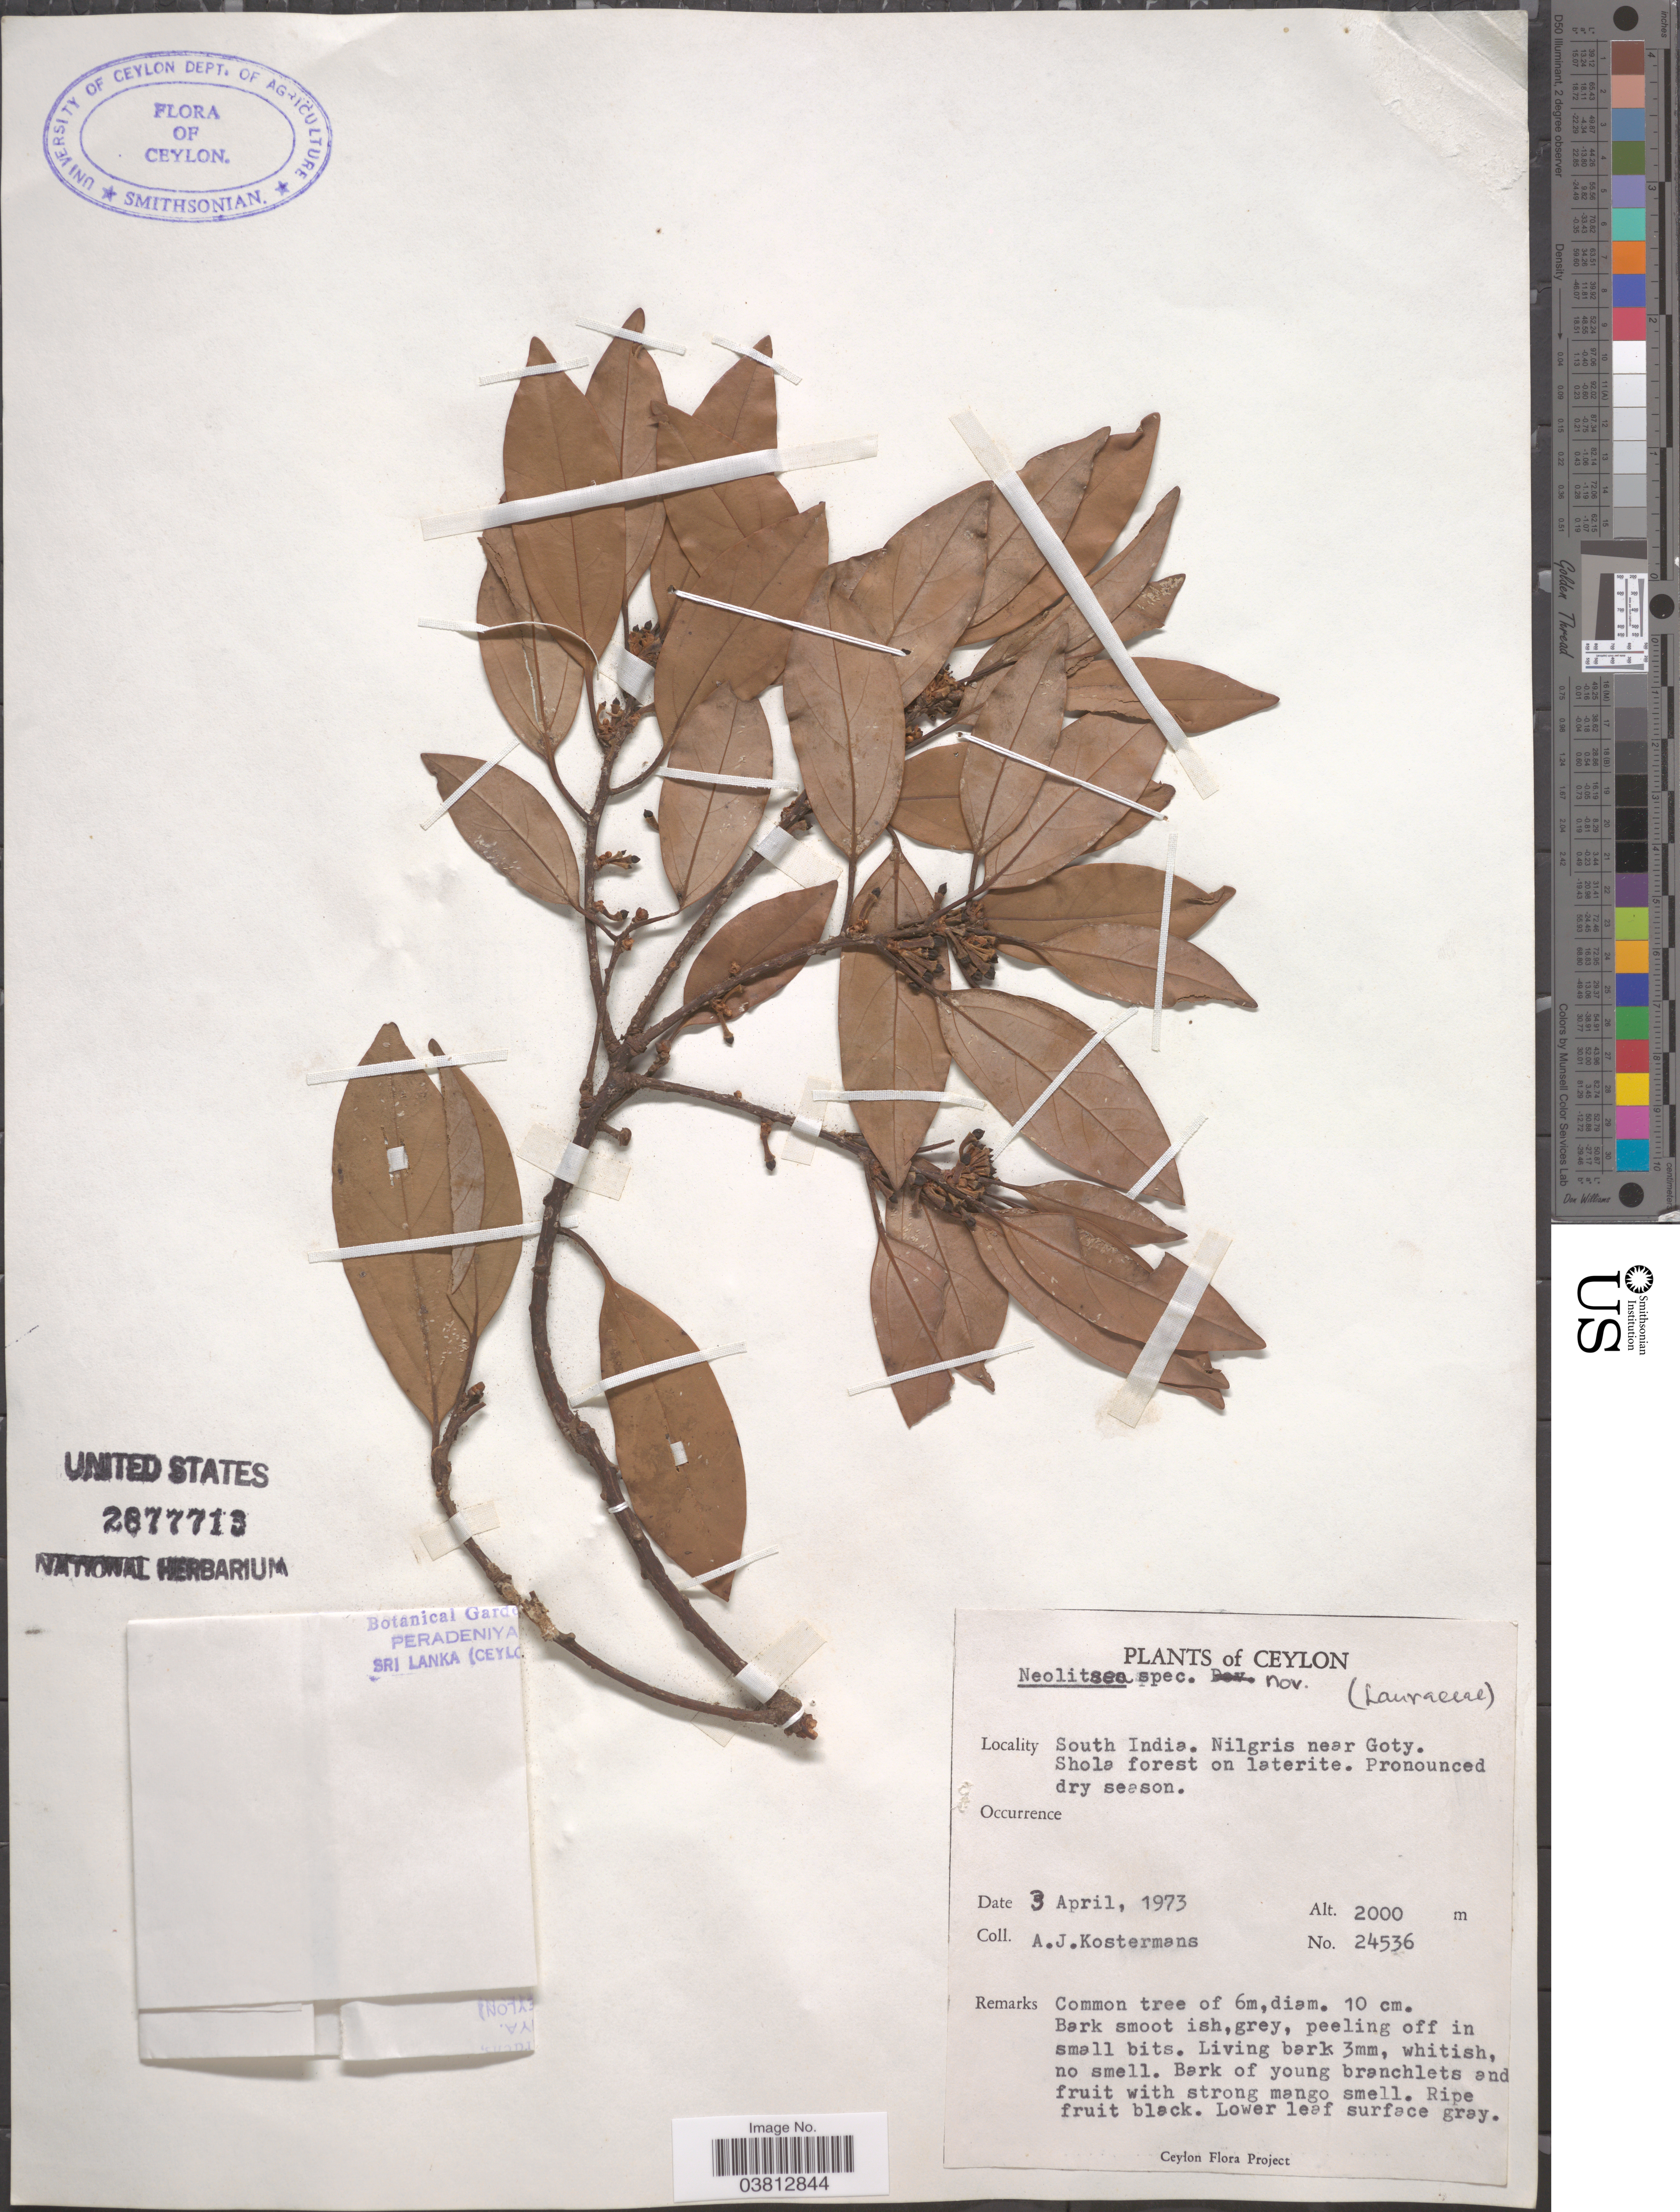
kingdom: Plantae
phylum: Tracheophyta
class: Magnoliopsida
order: Laurales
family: Lauraceae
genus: Neolitsea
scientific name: Neolitsea sp.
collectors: A. J. G. Kostermans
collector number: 24536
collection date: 1973-04-03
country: Sri Lanka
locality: Ceylon. South India. Nilgris near Goty.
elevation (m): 2000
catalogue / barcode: US 2877713